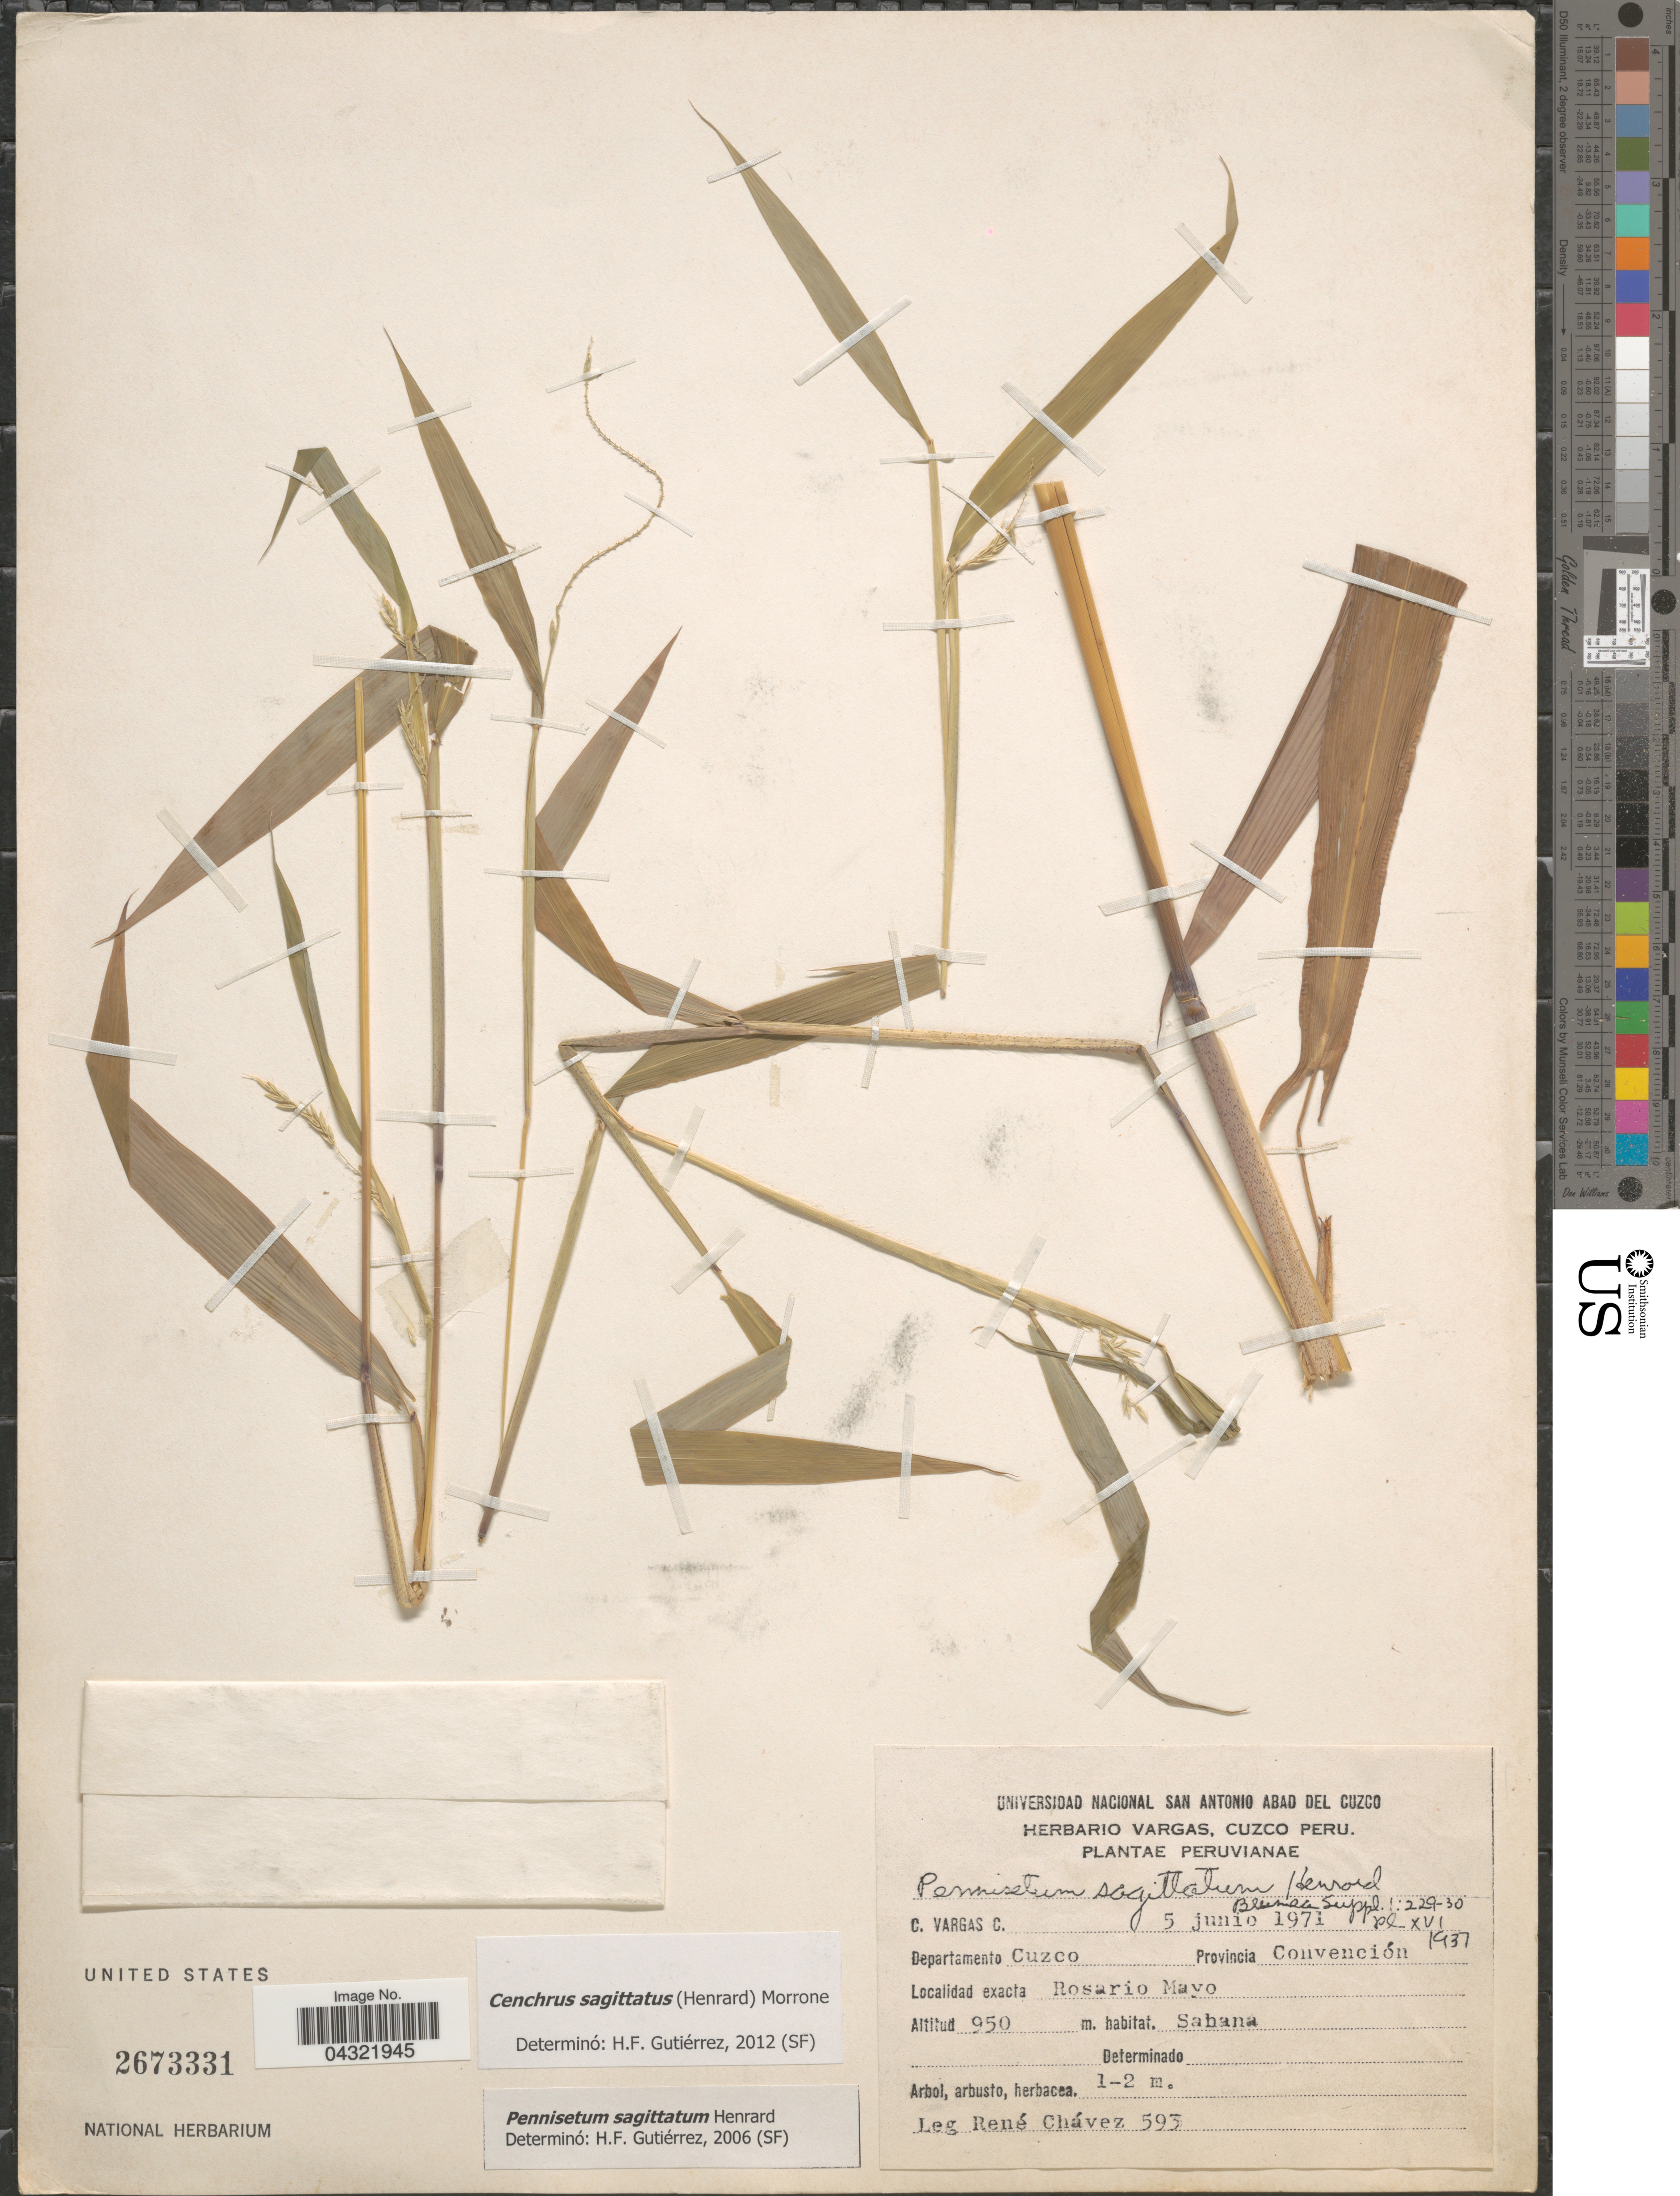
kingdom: Plantae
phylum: Tracheophyta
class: Liliopsida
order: Poales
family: Poaceae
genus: Cenchrus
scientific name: Cenchrus sagittatus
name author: (Henr.) Morrone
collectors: R. Chávez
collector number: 593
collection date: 1971-06-05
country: Peru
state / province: Cusco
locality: Departamento Cuzco. Provincia Convención. Rosario Mayo.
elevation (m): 950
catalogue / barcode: US 2673331